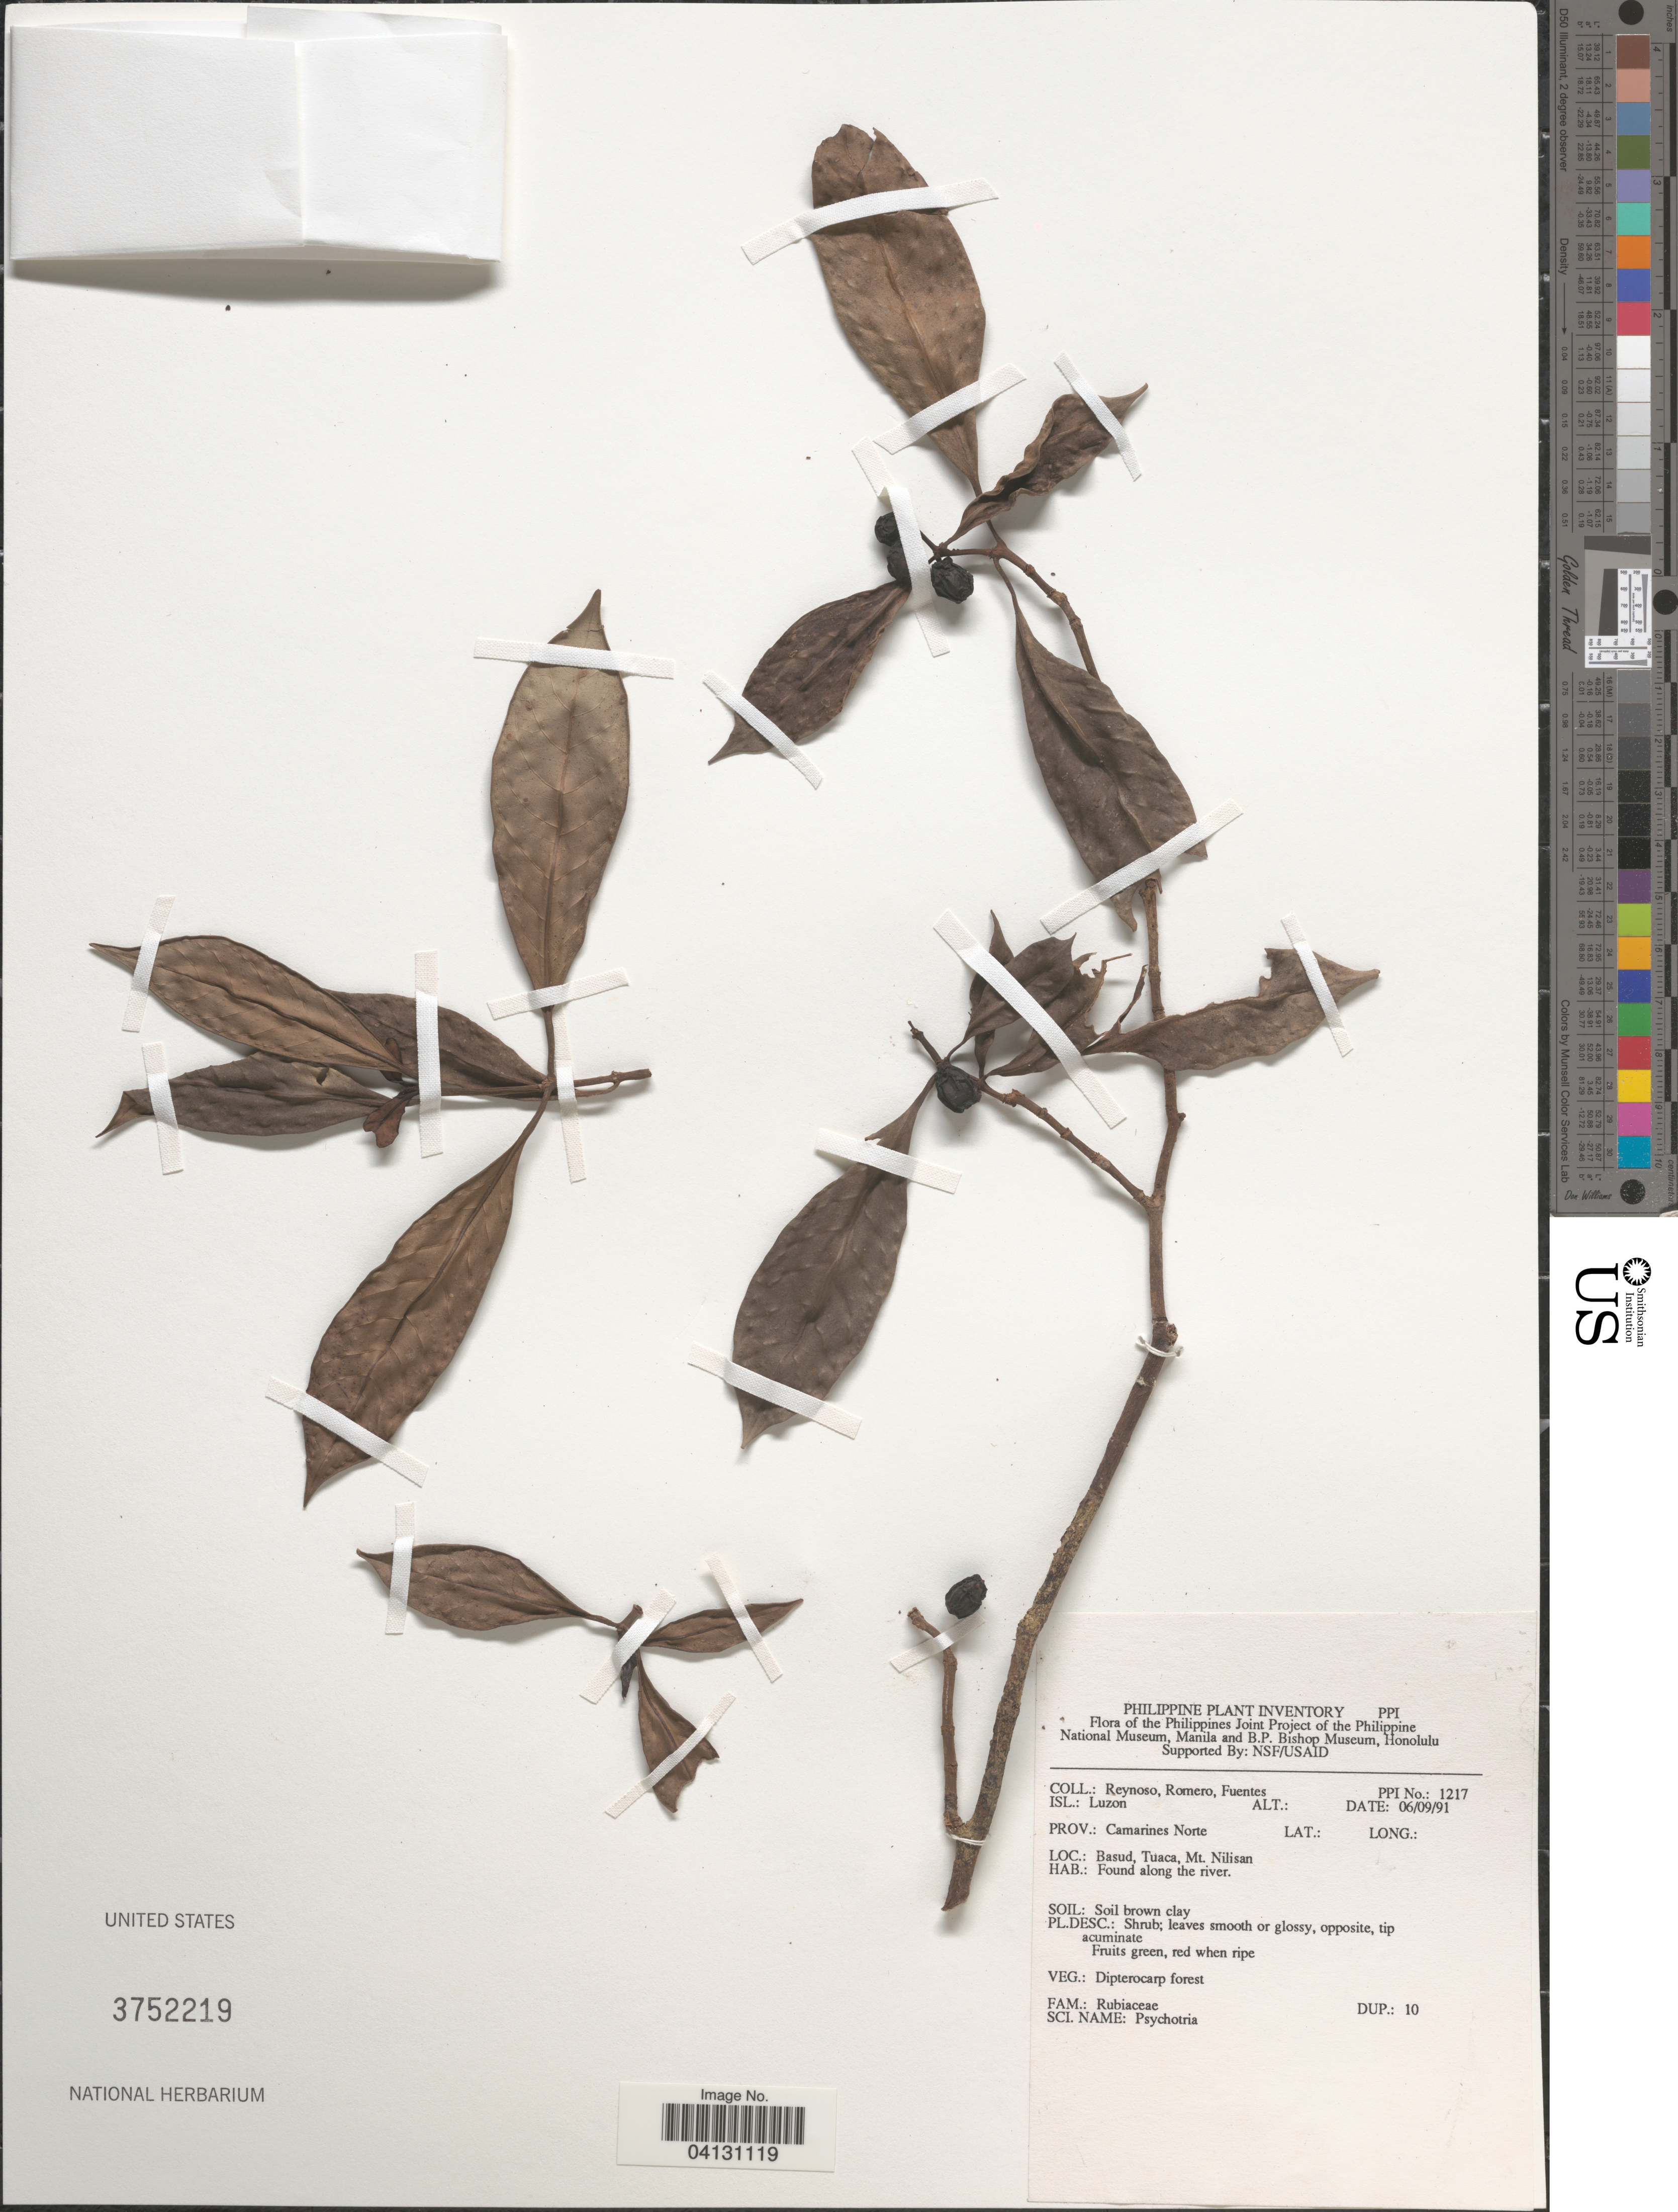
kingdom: Plantae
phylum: Tracheophyta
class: Magnoliopsida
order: Gentianales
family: Rubiaceae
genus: Psychotria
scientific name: Psychotria sp.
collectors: E. Reynoso, -. Romero & -. Fuentes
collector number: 1217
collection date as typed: Transcribed d/m/y: 6/9/91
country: Philippines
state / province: Bicol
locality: The Philippines Joint Project of the Philippines National Museum, Manila and B.P. Bishop Museum, Honolulu. Isl.: Luzon. Prov.: Camarines Norte. Basud, Tuaca, Mt. Nilisan. Along the river.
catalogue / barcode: US 3752219